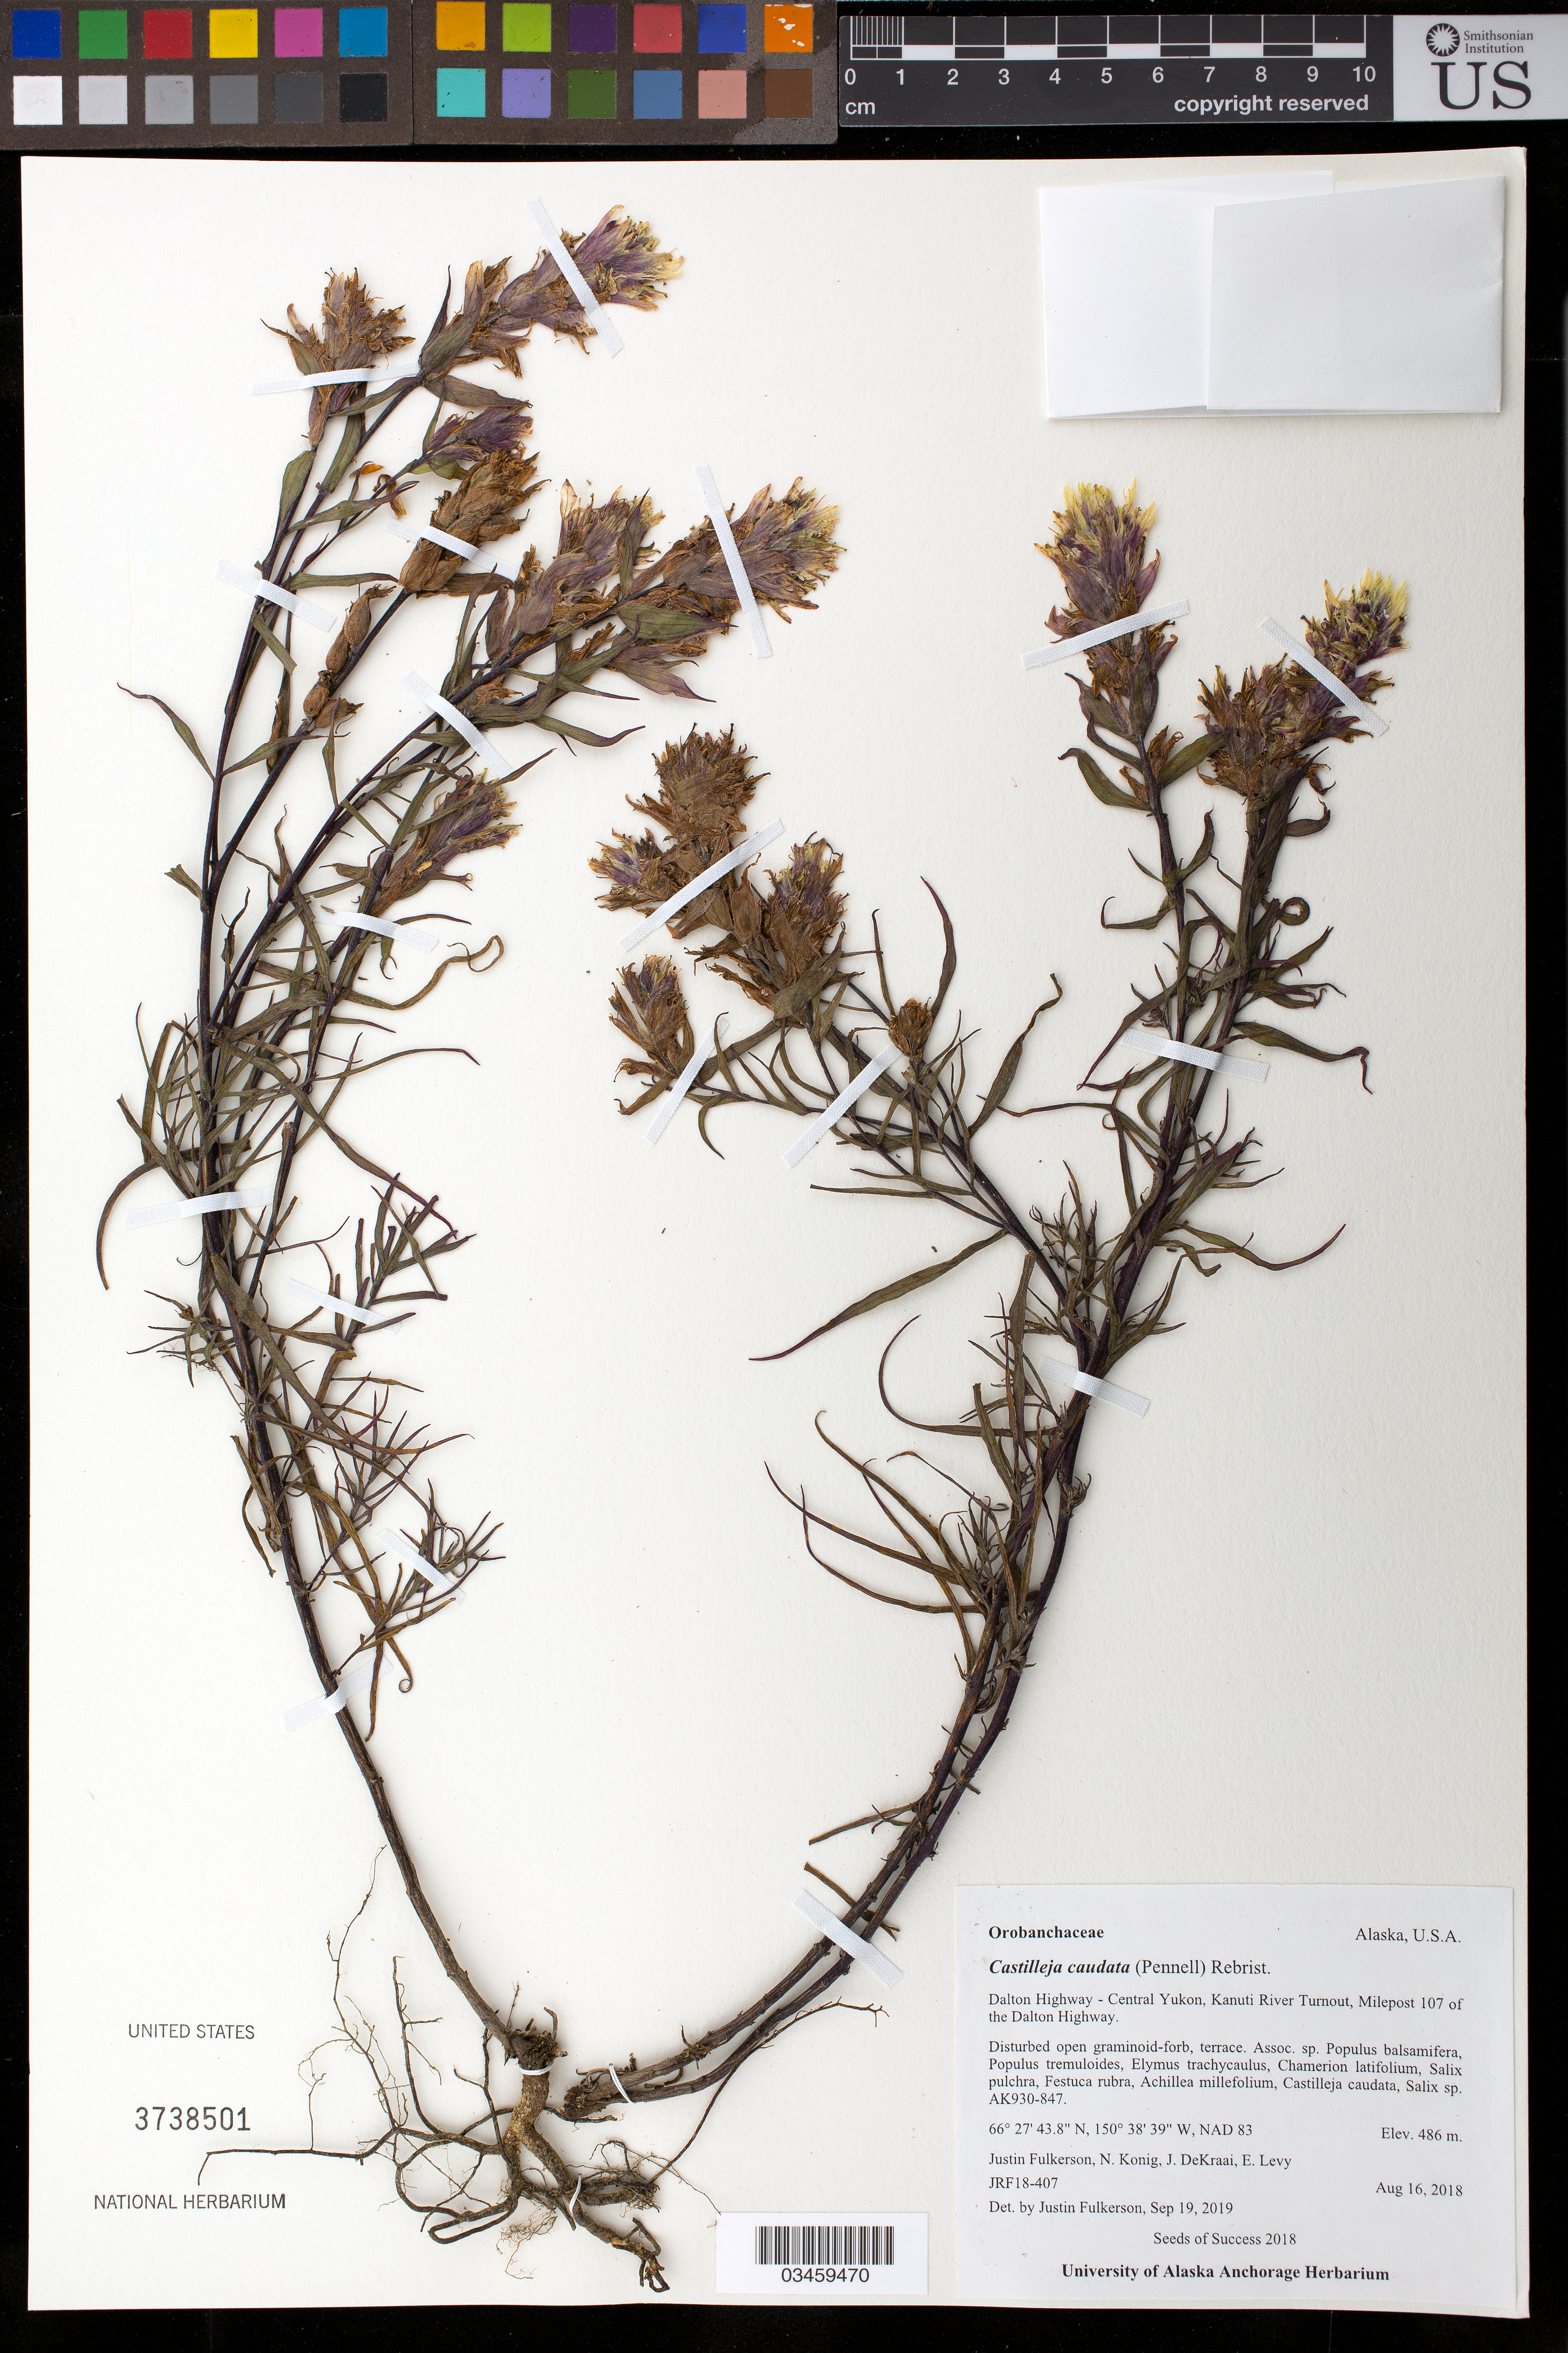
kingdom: Plantae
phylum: Tracheophyta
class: Magnoliopsida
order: Lamiales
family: Orobanchaceae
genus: Castilleja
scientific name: Castilleja caudata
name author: (Pennell) Rebrist.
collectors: J. Fulkerson, N. Konig, E. Levy & J. Dekraai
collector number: JRF18-407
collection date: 2018-08-16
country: United States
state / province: Alaska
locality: Dalton Hwy- Central Yukon, Kanuti River Turnout, milepost 107 of the Dalton Hwy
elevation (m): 486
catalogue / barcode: US 3738501